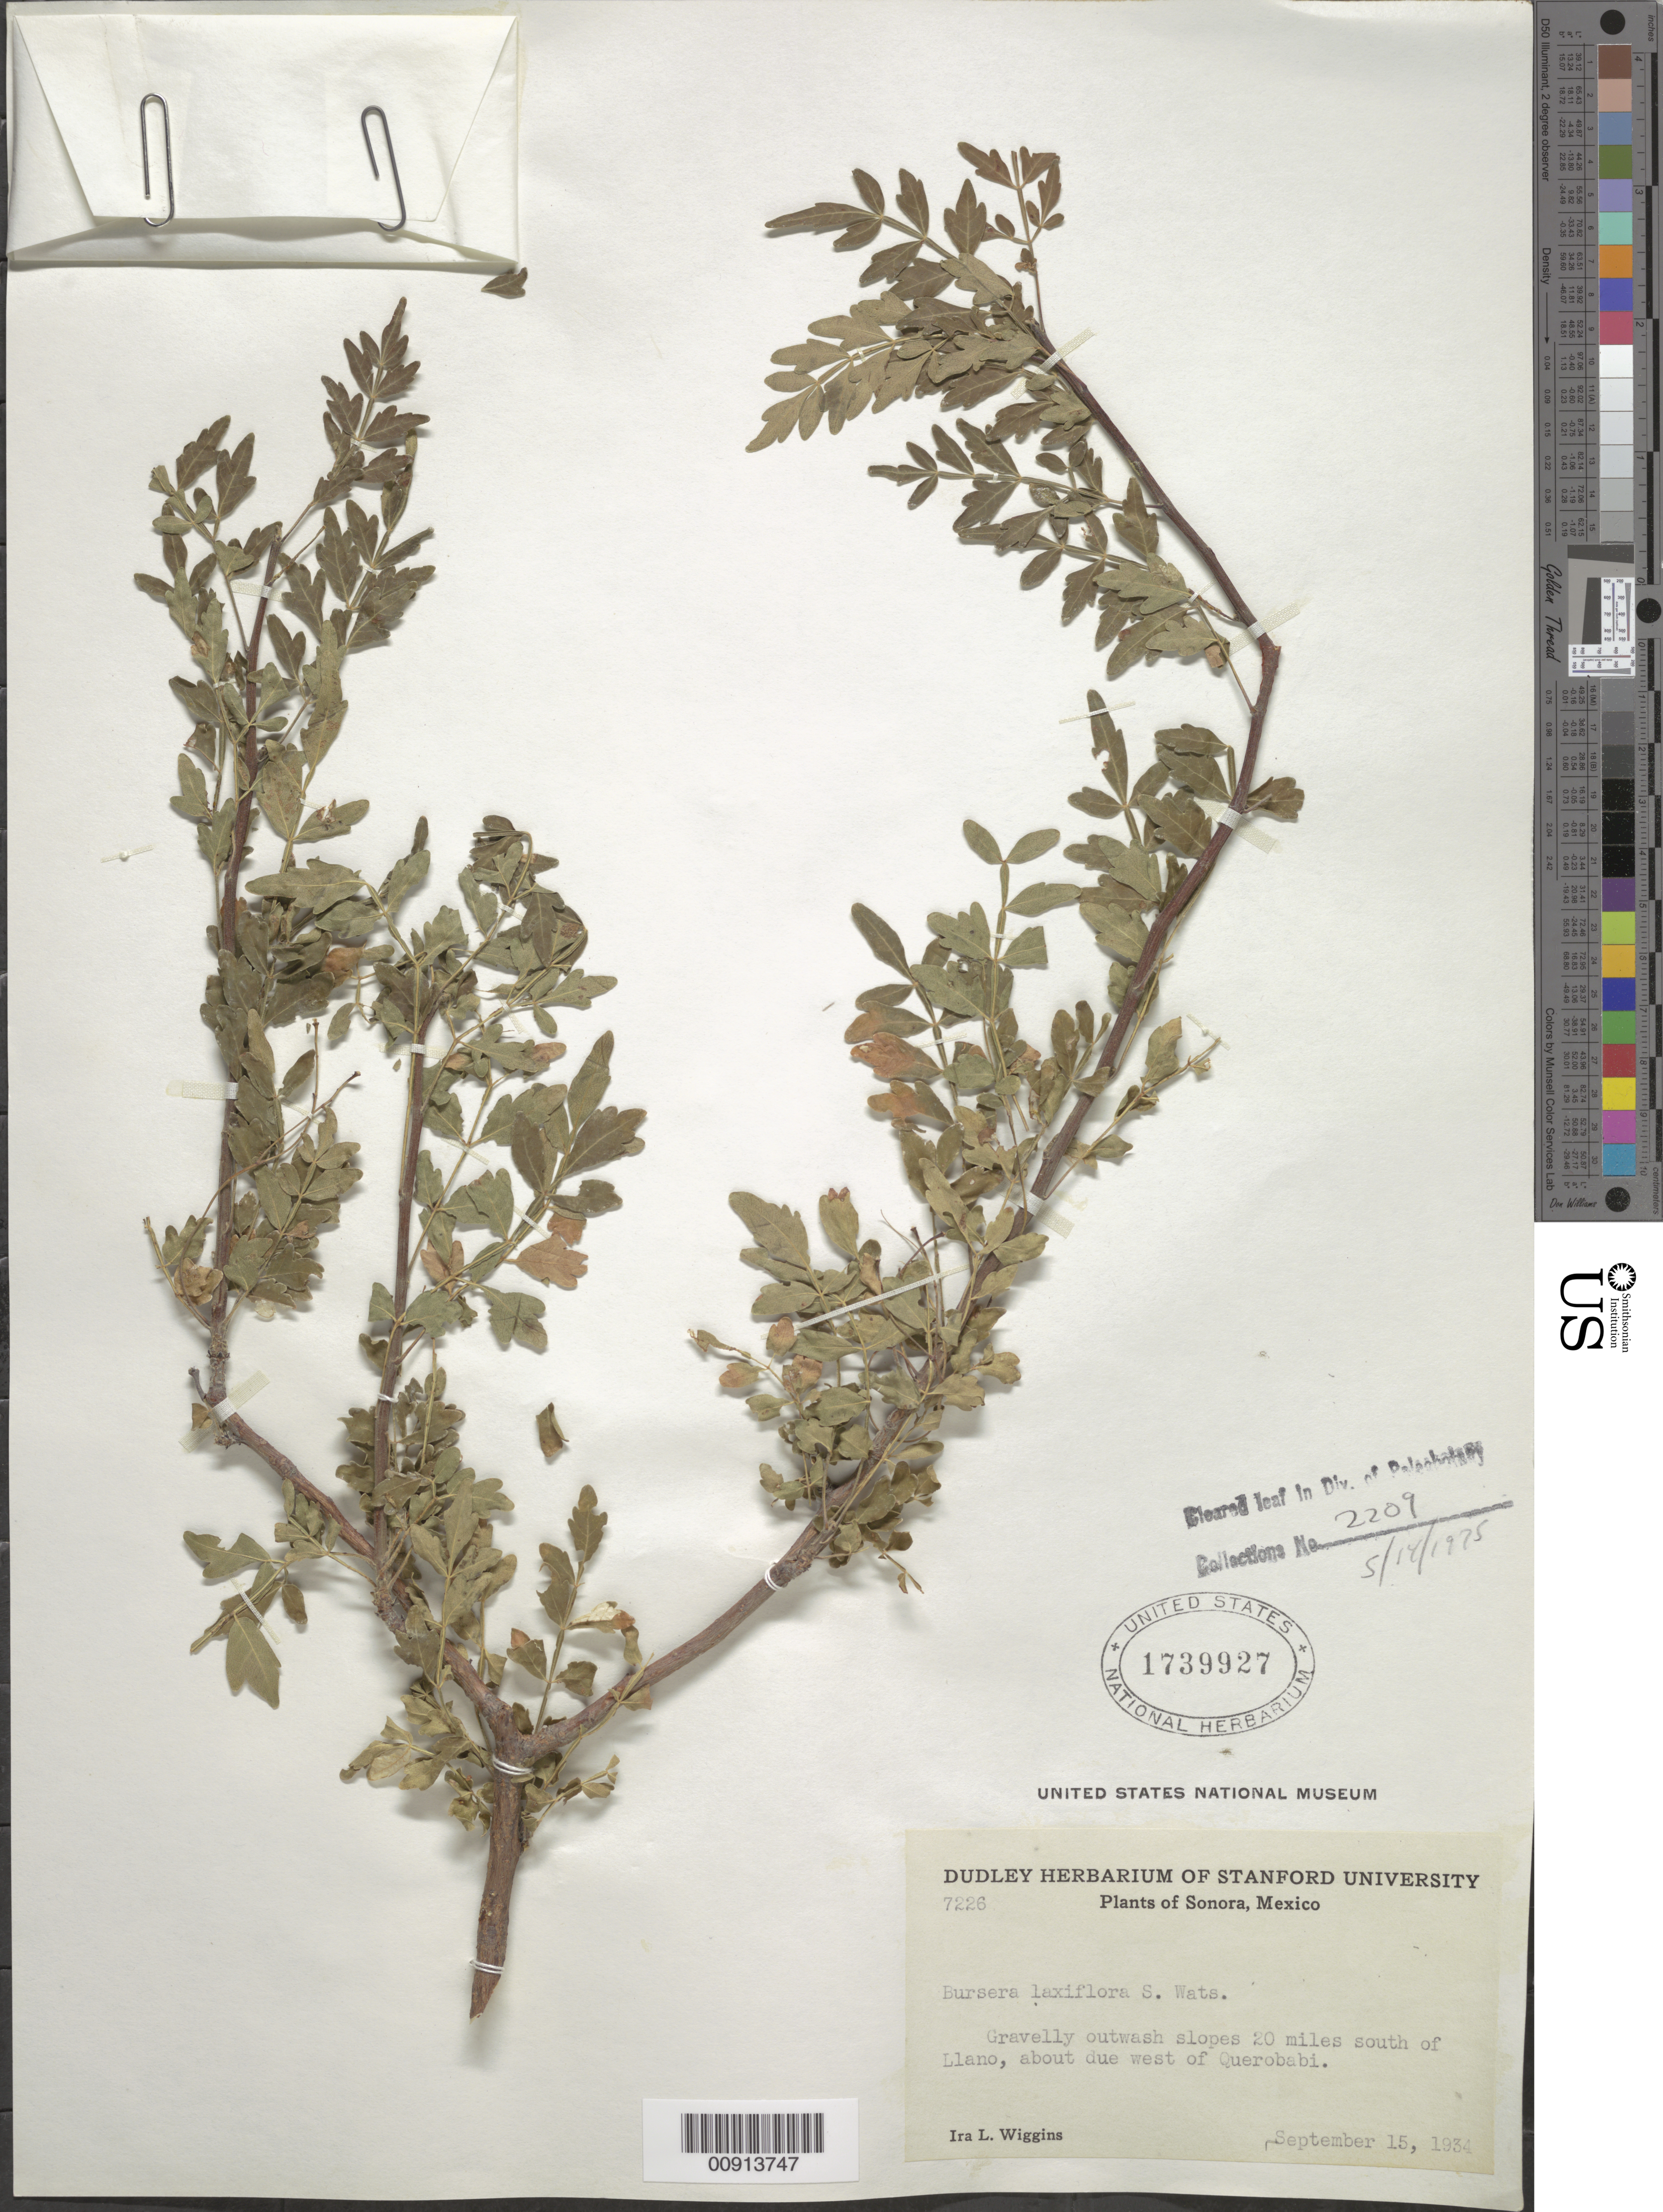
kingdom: Plantae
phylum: Tracheophyta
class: Magnoliopsida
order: Sapindales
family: Burseraceae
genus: Bursera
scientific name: Bursera laxiflora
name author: S. Watson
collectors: I. L. Wiggins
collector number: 7226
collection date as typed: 15 Sep 1934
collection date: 1934-09-15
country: Mexico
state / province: Sonora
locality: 20 miles south of Llano, about due west of Querobabi, Sonora.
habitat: Gravelly outwash slopes.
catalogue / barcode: US 1739927